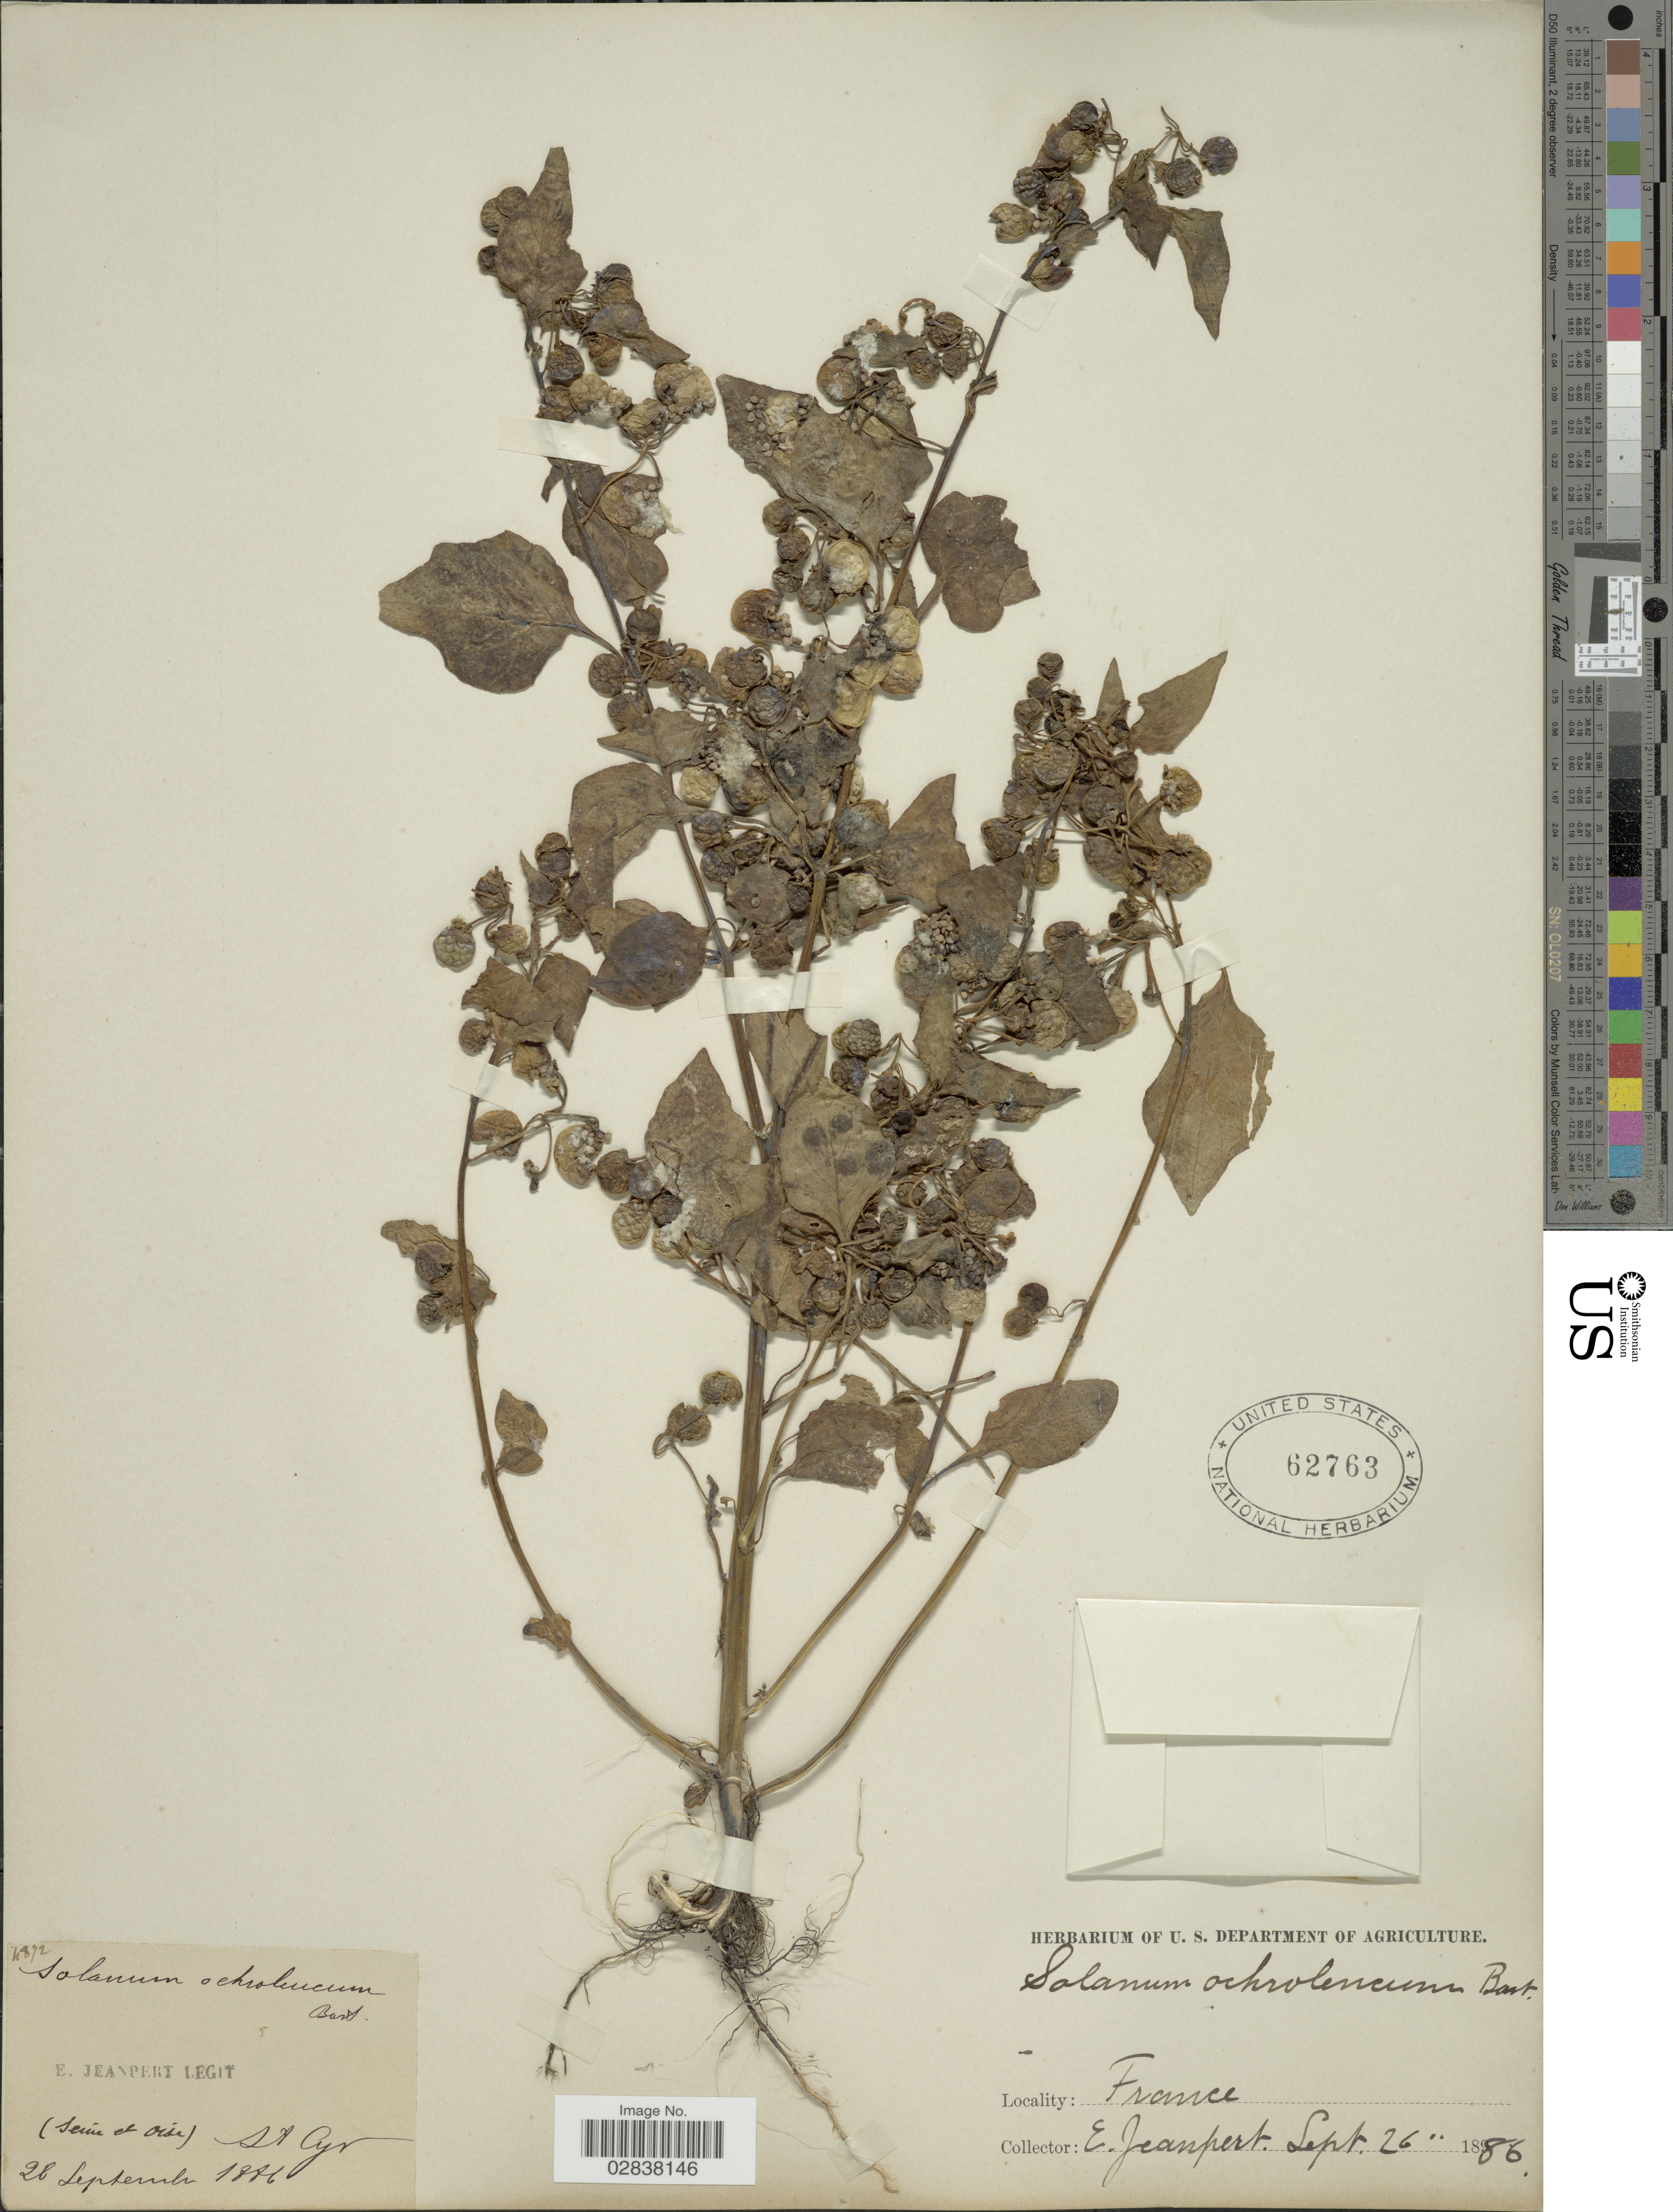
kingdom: Plantae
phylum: Tracheophyta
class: Magnoliopsida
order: Solanales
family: Solanaceae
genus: Solanum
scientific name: Solanum ochroleucum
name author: Bâstard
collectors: E. Jeanpert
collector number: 4872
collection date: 1886-09-26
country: France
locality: Seine et Oise, St. Cyr.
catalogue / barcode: US 62763